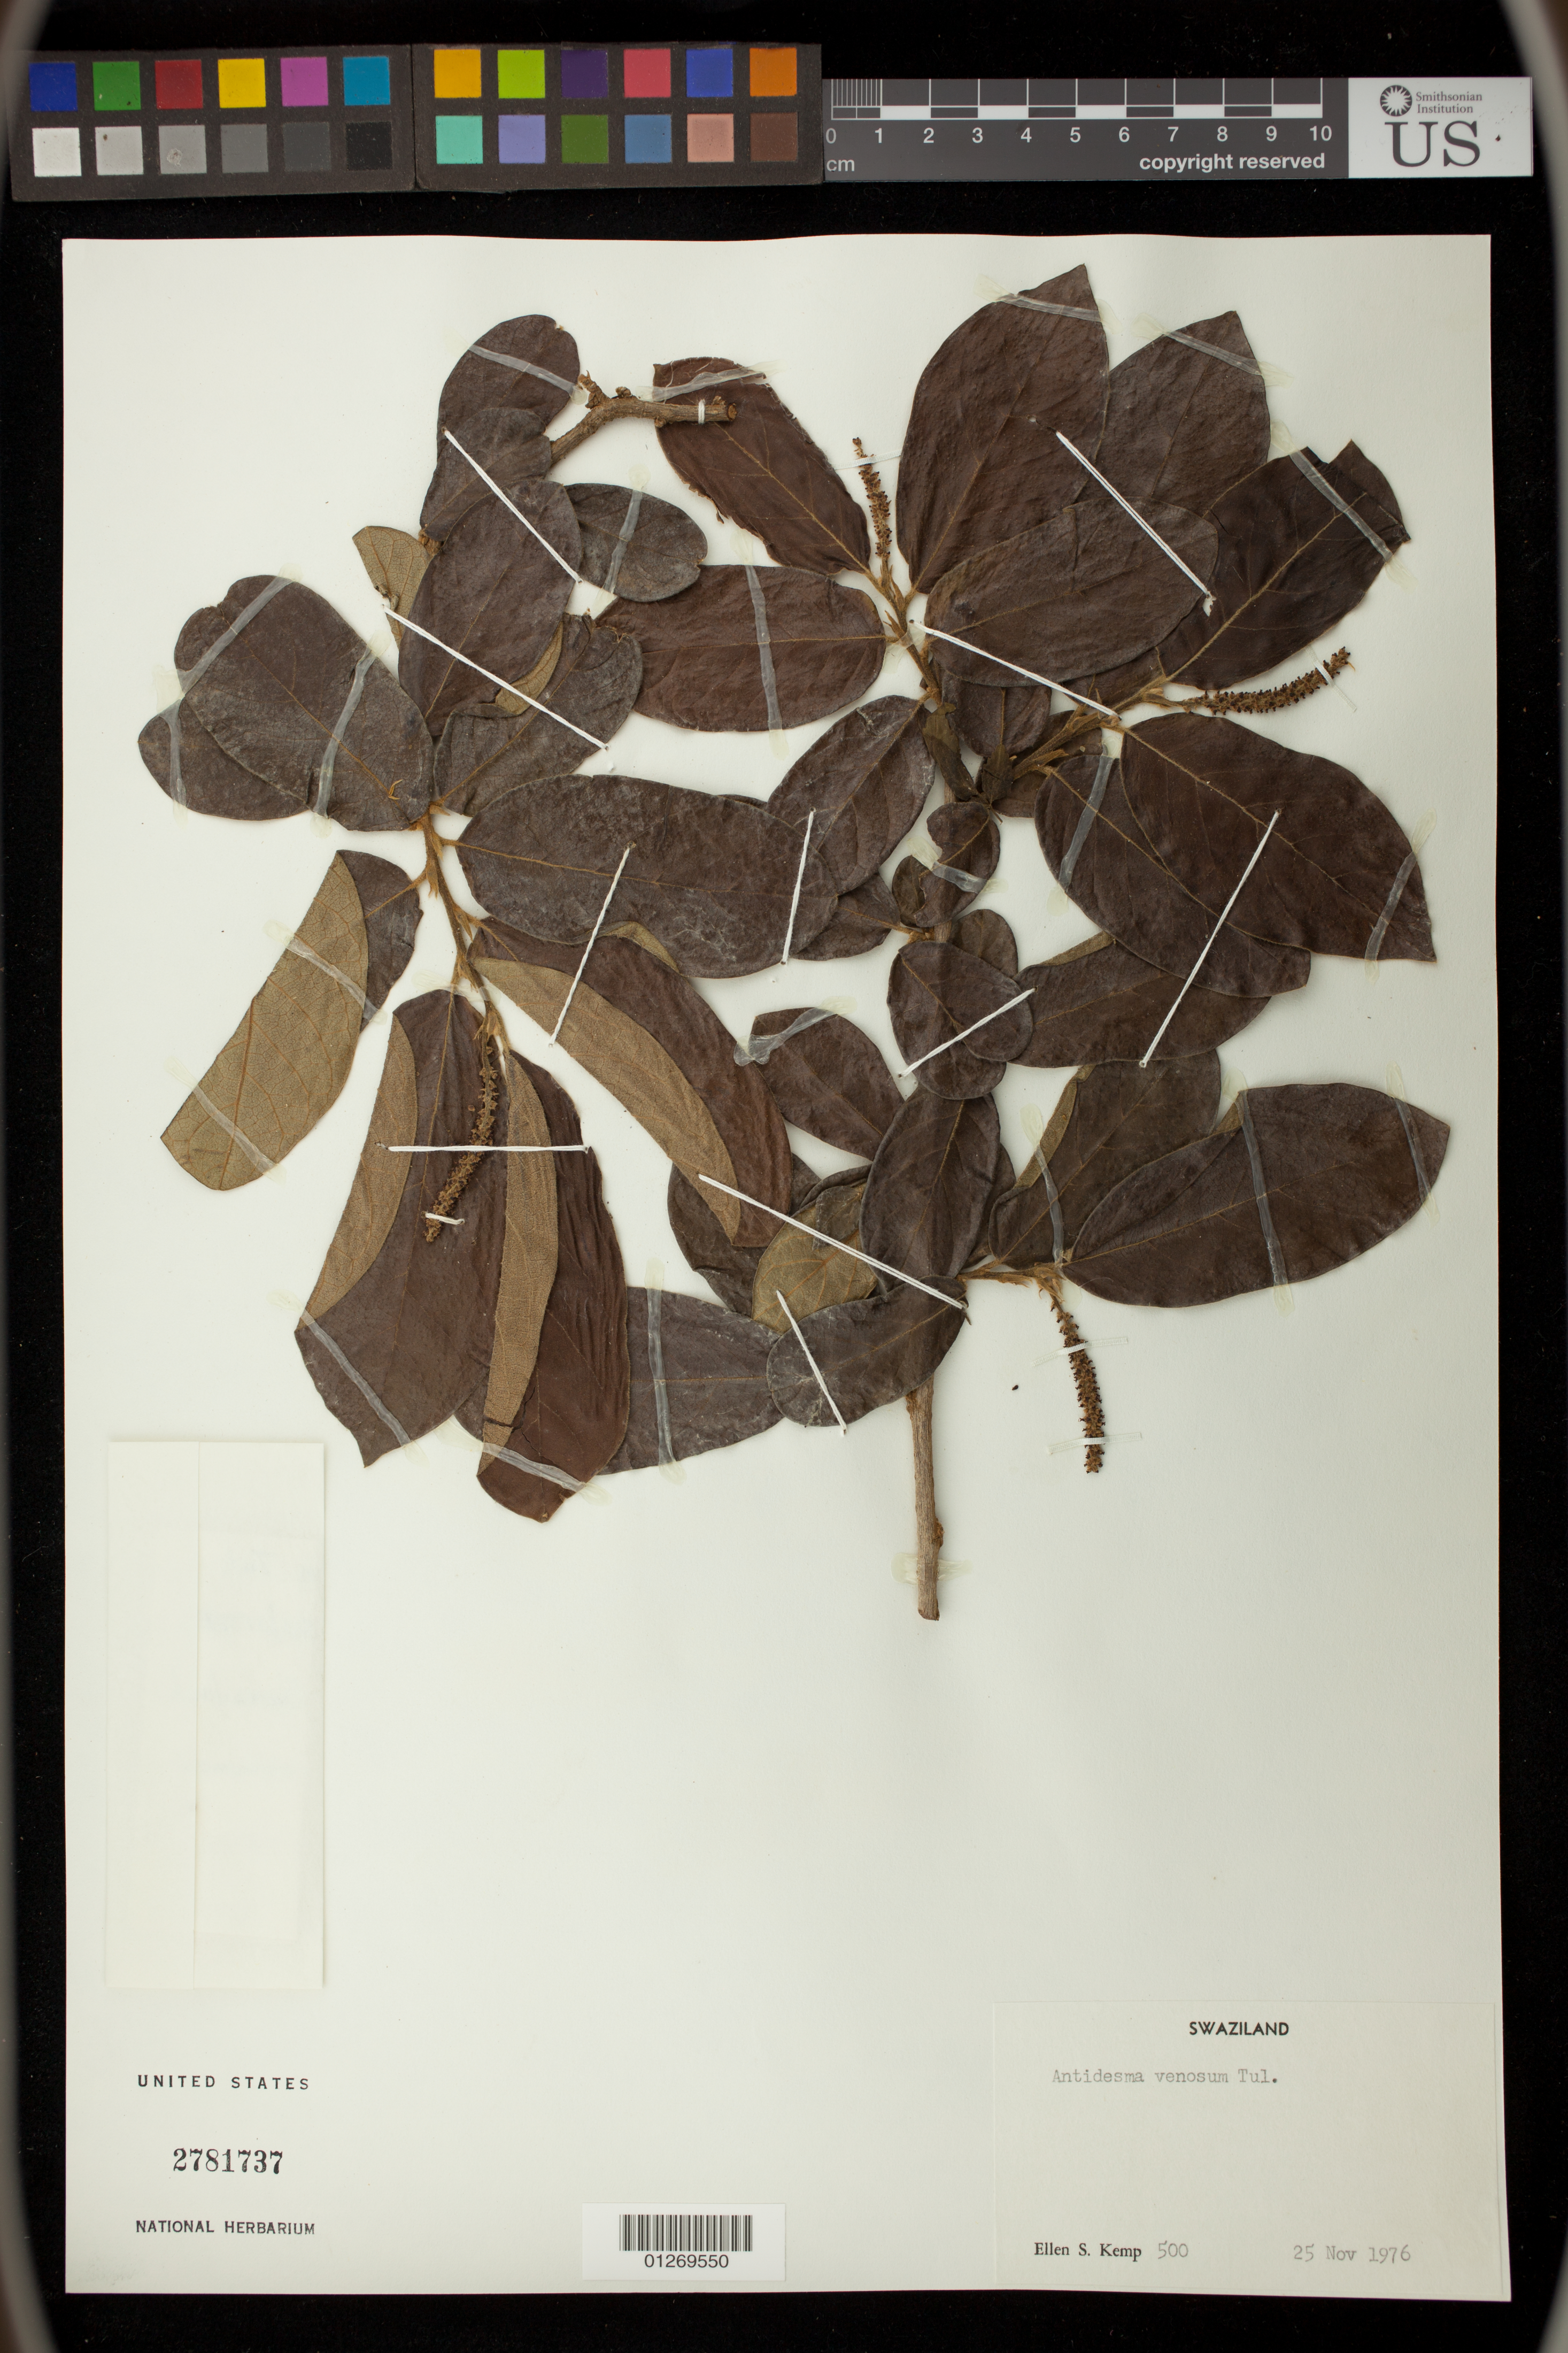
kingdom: Plantae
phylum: Tracheophyta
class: Magnoliopsida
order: Malpighiales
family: Phyllanthaceae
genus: Antidesma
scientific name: Antidesma venosum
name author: E. Mey. ex Tul.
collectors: E. S. Kemp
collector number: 500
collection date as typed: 25 Nov 1976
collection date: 1976-11-25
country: Eswatini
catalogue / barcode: US 2781737